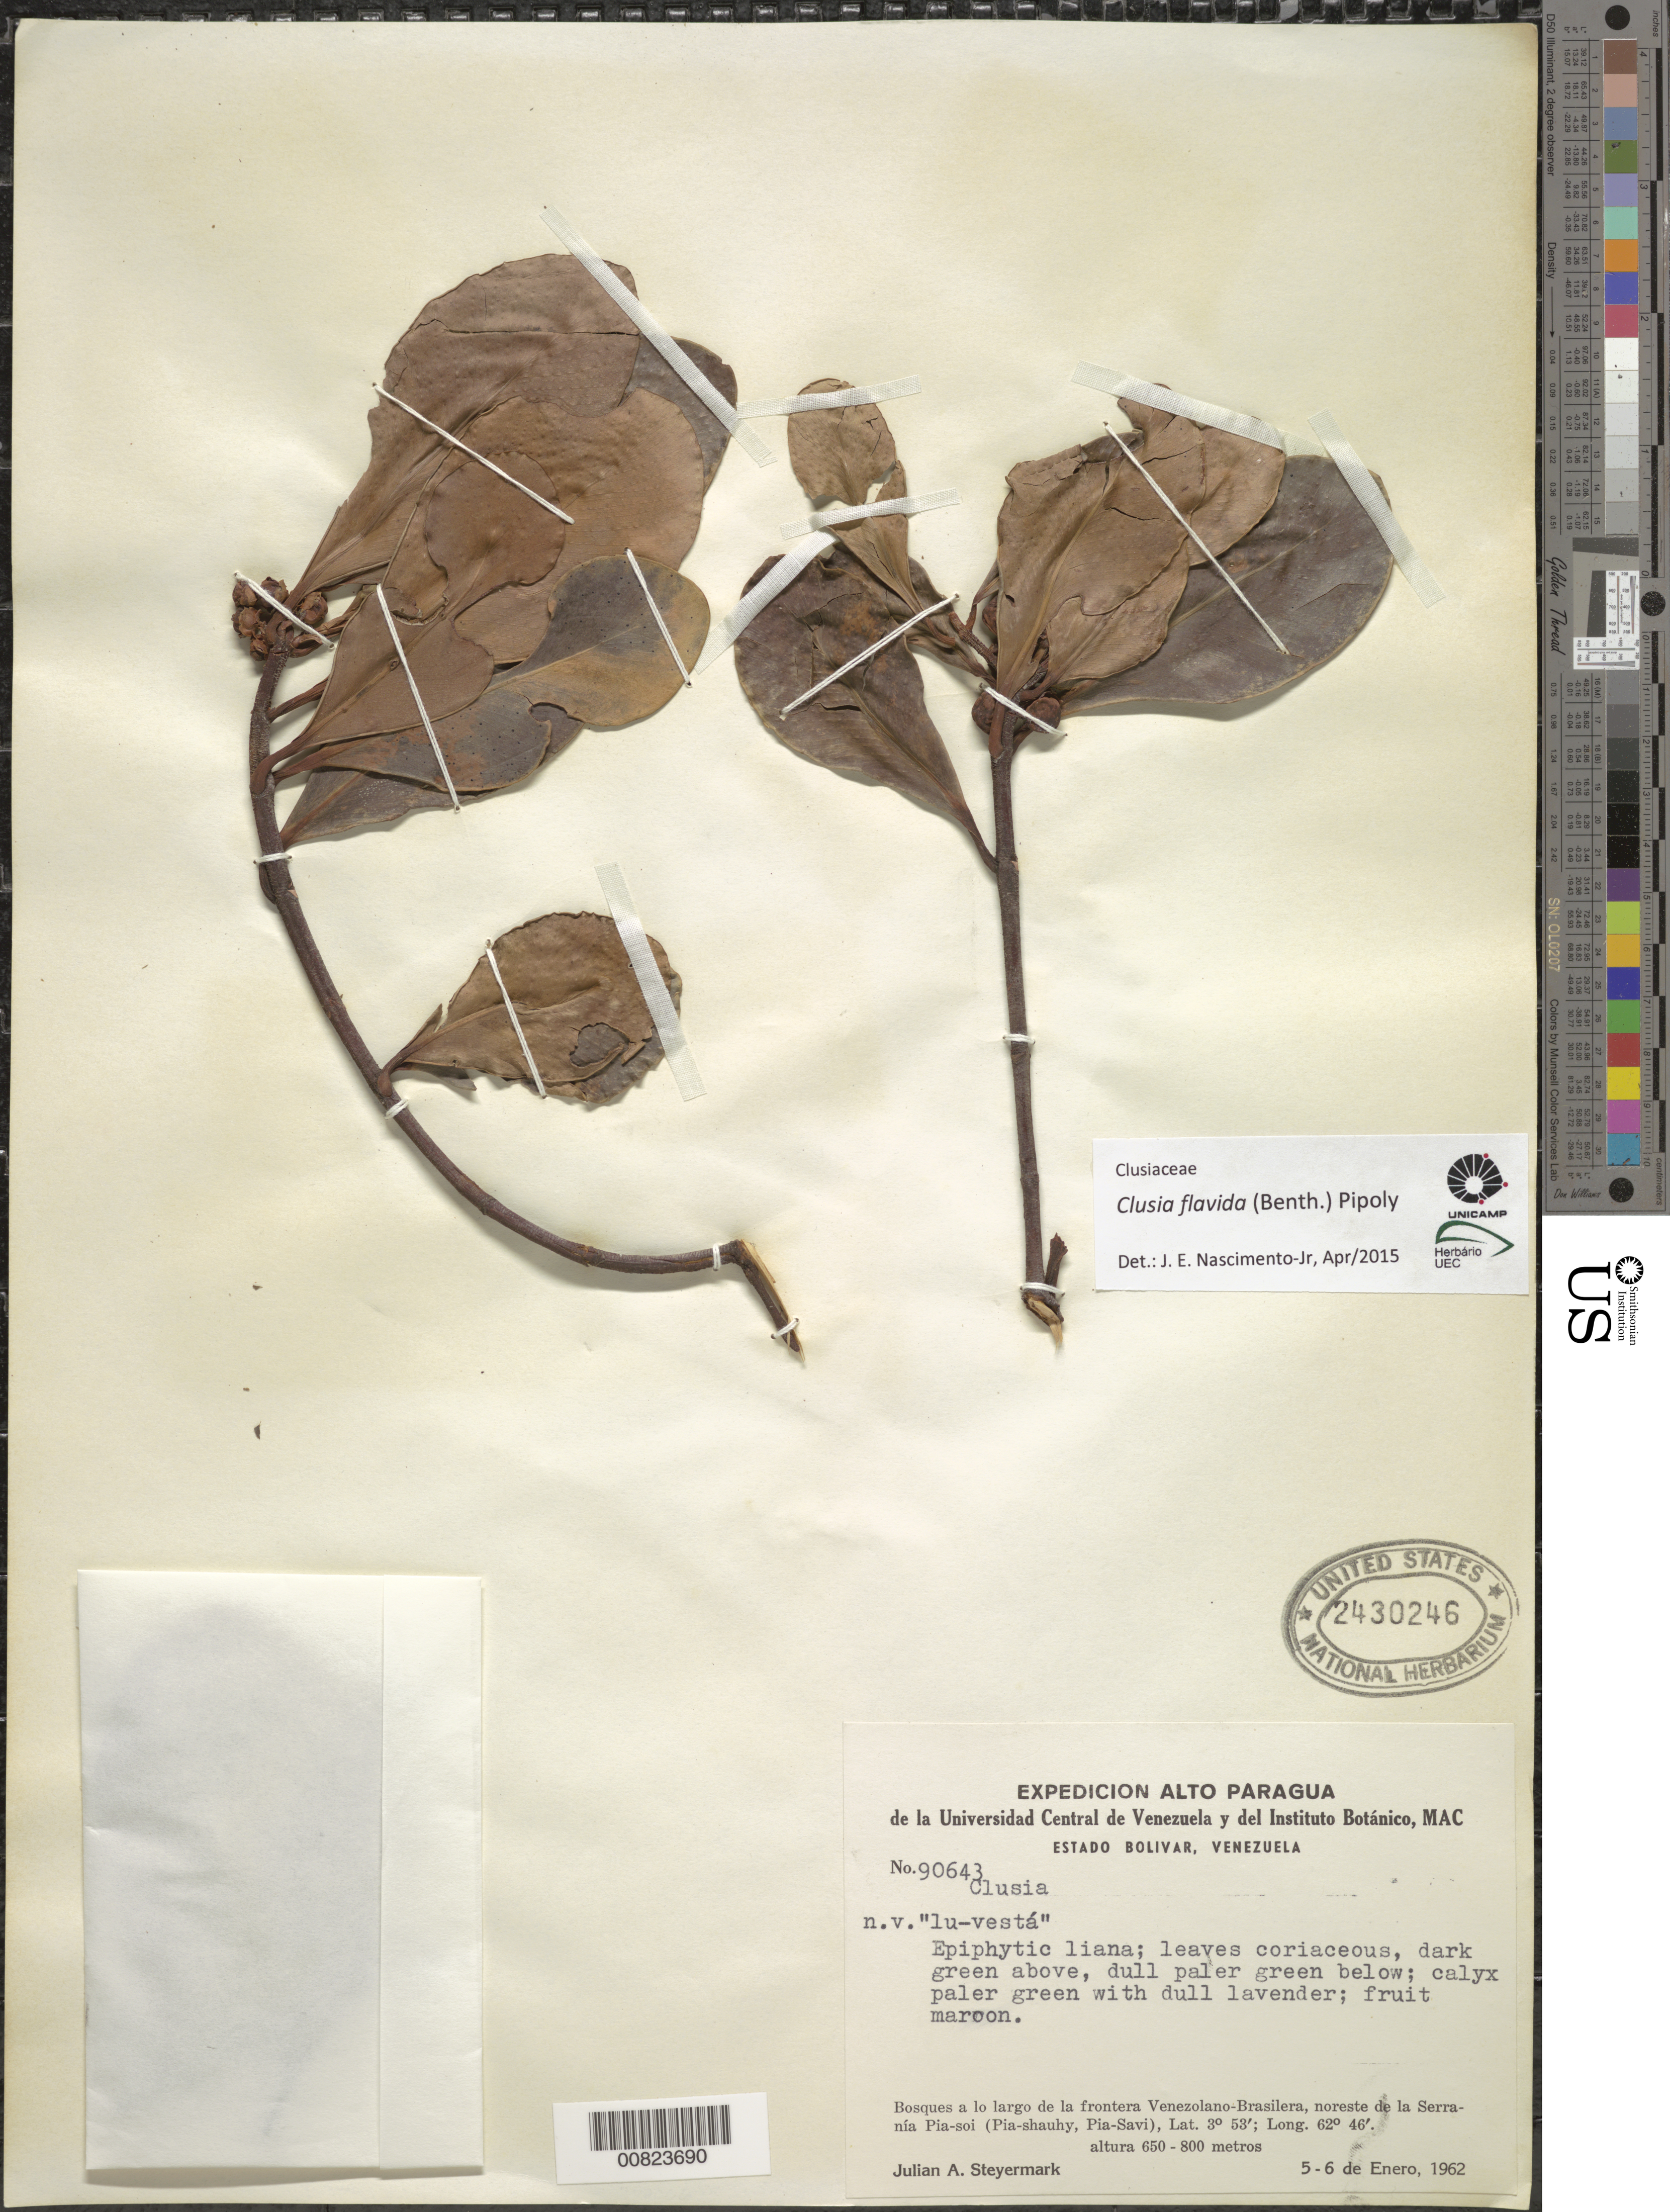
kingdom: Plantae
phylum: Tracheophyta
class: Magnoliopsida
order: Malpighiales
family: Clusiaceae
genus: Clusia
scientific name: Clusia flava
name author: Jacq.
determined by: Nascimento, Jose E., Jr.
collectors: J. Steyermark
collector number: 90643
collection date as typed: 5-Jan-62 to 6-Jan-62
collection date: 1962-01-05/1962-01-06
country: Venezuela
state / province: Bolívar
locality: Serranía Pia-soi, NE of; on Venezuela-Brazil border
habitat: Forest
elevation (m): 650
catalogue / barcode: US 2430246